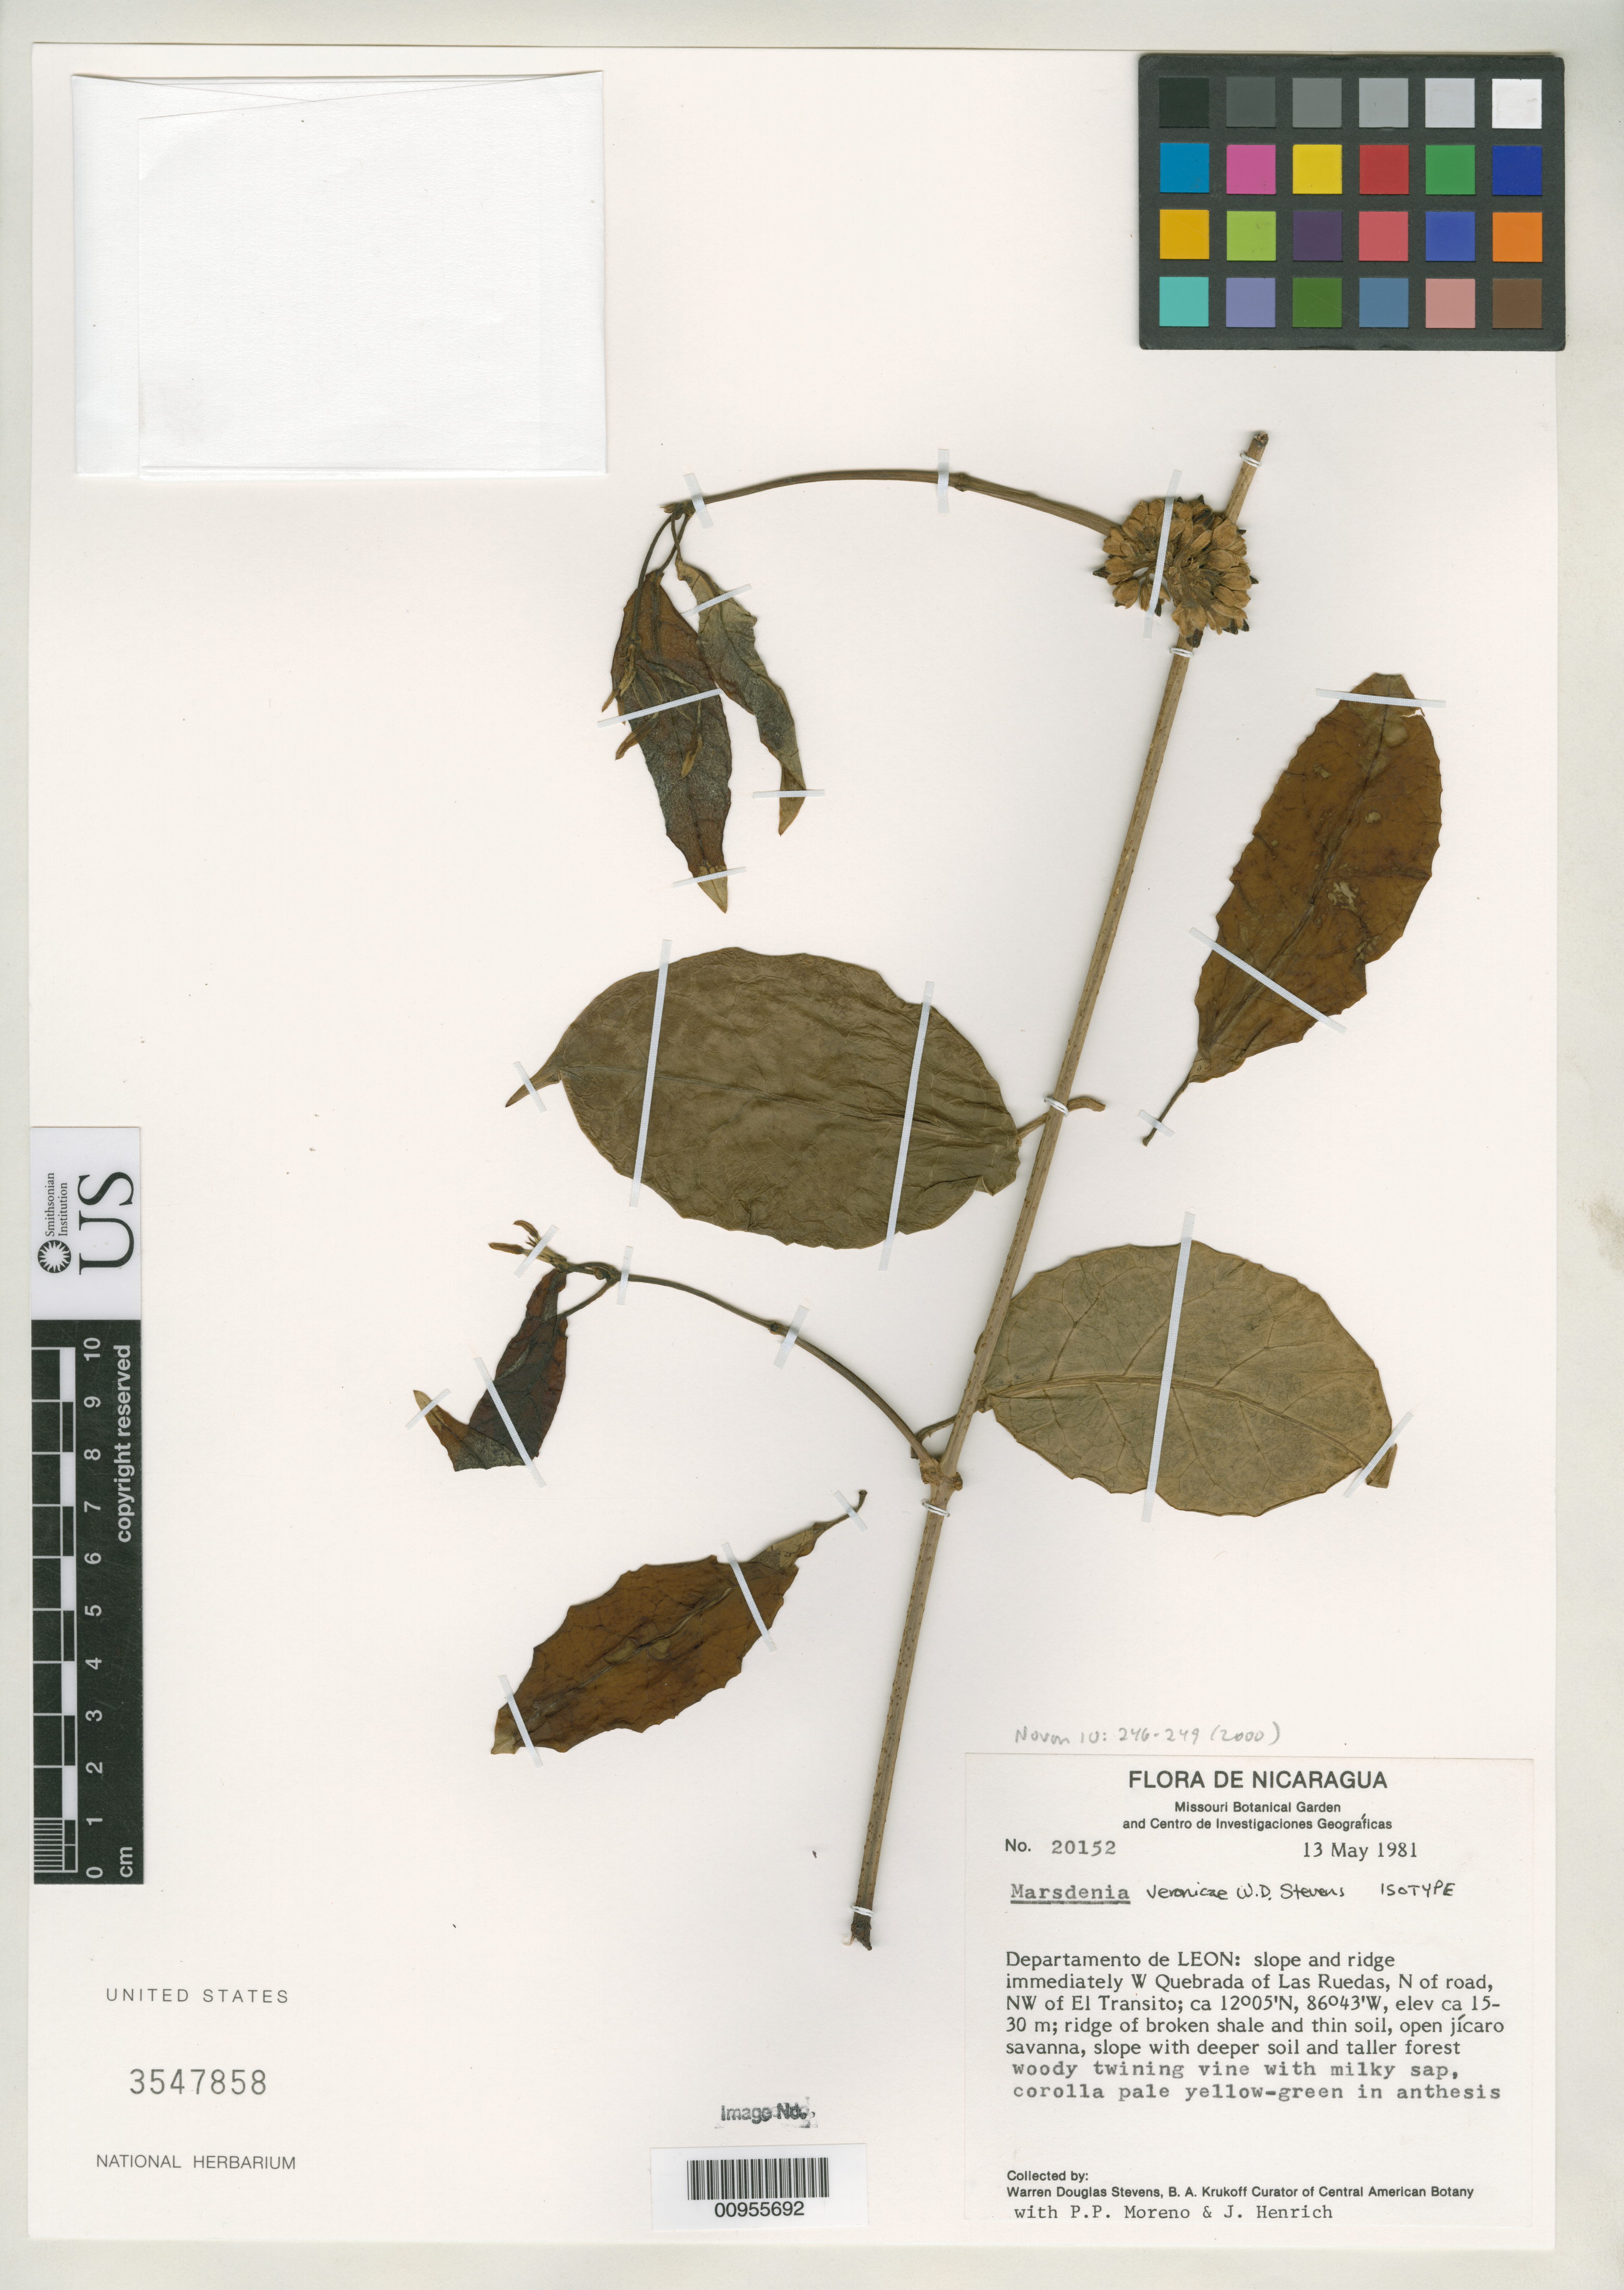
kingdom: Plantae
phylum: Tracheophyta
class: Magnoliopsida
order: Gentianales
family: Apocynaceae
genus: Marsdenia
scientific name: Marsdenia veronicae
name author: W.D. Stevens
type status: Isotype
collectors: W. D. Stevens, P. Moreno & J. E. Henrich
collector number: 20152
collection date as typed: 13 May 1981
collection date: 1981-05-13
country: Nicaragua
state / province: Leon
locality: Departamento de Leon: slope and ridge immediately W Quebrada of Las Ruedas, N of road, NW of El Transito.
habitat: Ridge of broken shale and thin soil, open jícaro savanna, slope with deeper soil and taller forest.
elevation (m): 15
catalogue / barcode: US 3547858